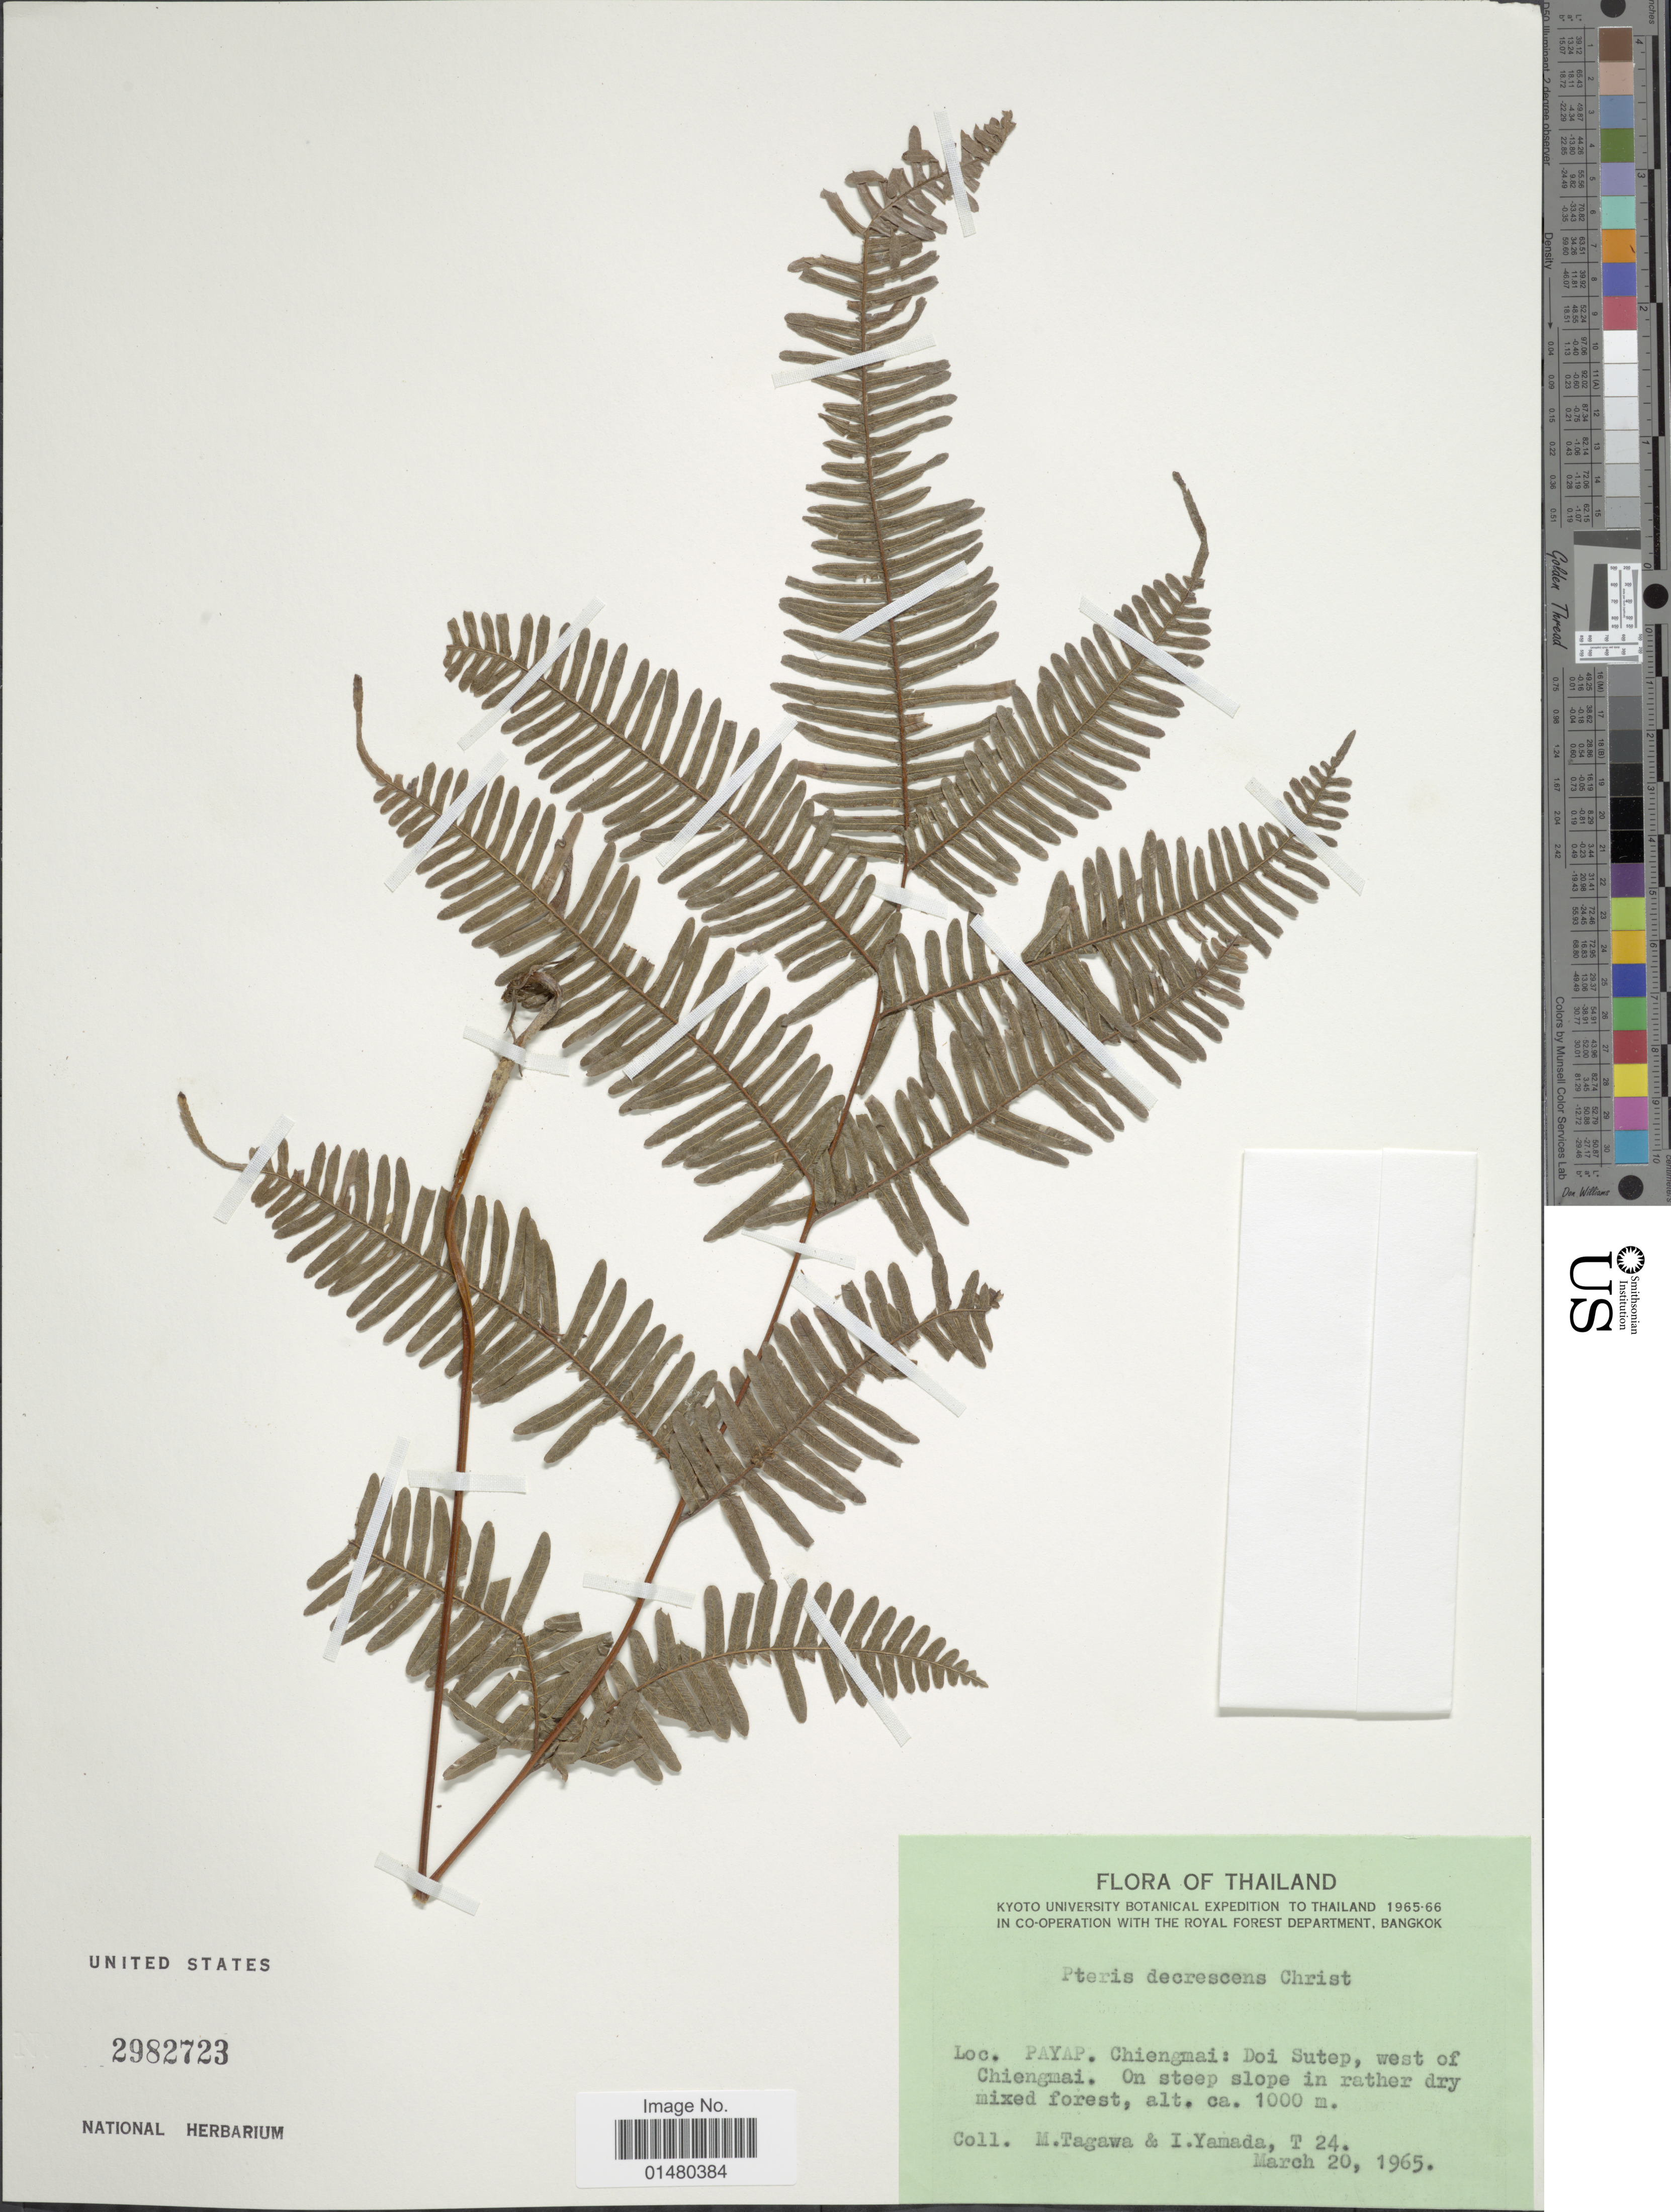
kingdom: Plantae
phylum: Tracheophyta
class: Polypodiopsida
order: Polypodiales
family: Pteridaceae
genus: Pteris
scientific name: Pteris decrescens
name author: Christ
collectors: M. Tagawa & I. Yamada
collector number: T 24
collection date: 1965-03-20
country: Thailand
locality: Payap. Chiengmai: Doi Sutep, west of Chiengmai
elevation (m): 1000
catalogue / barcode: US 2982723